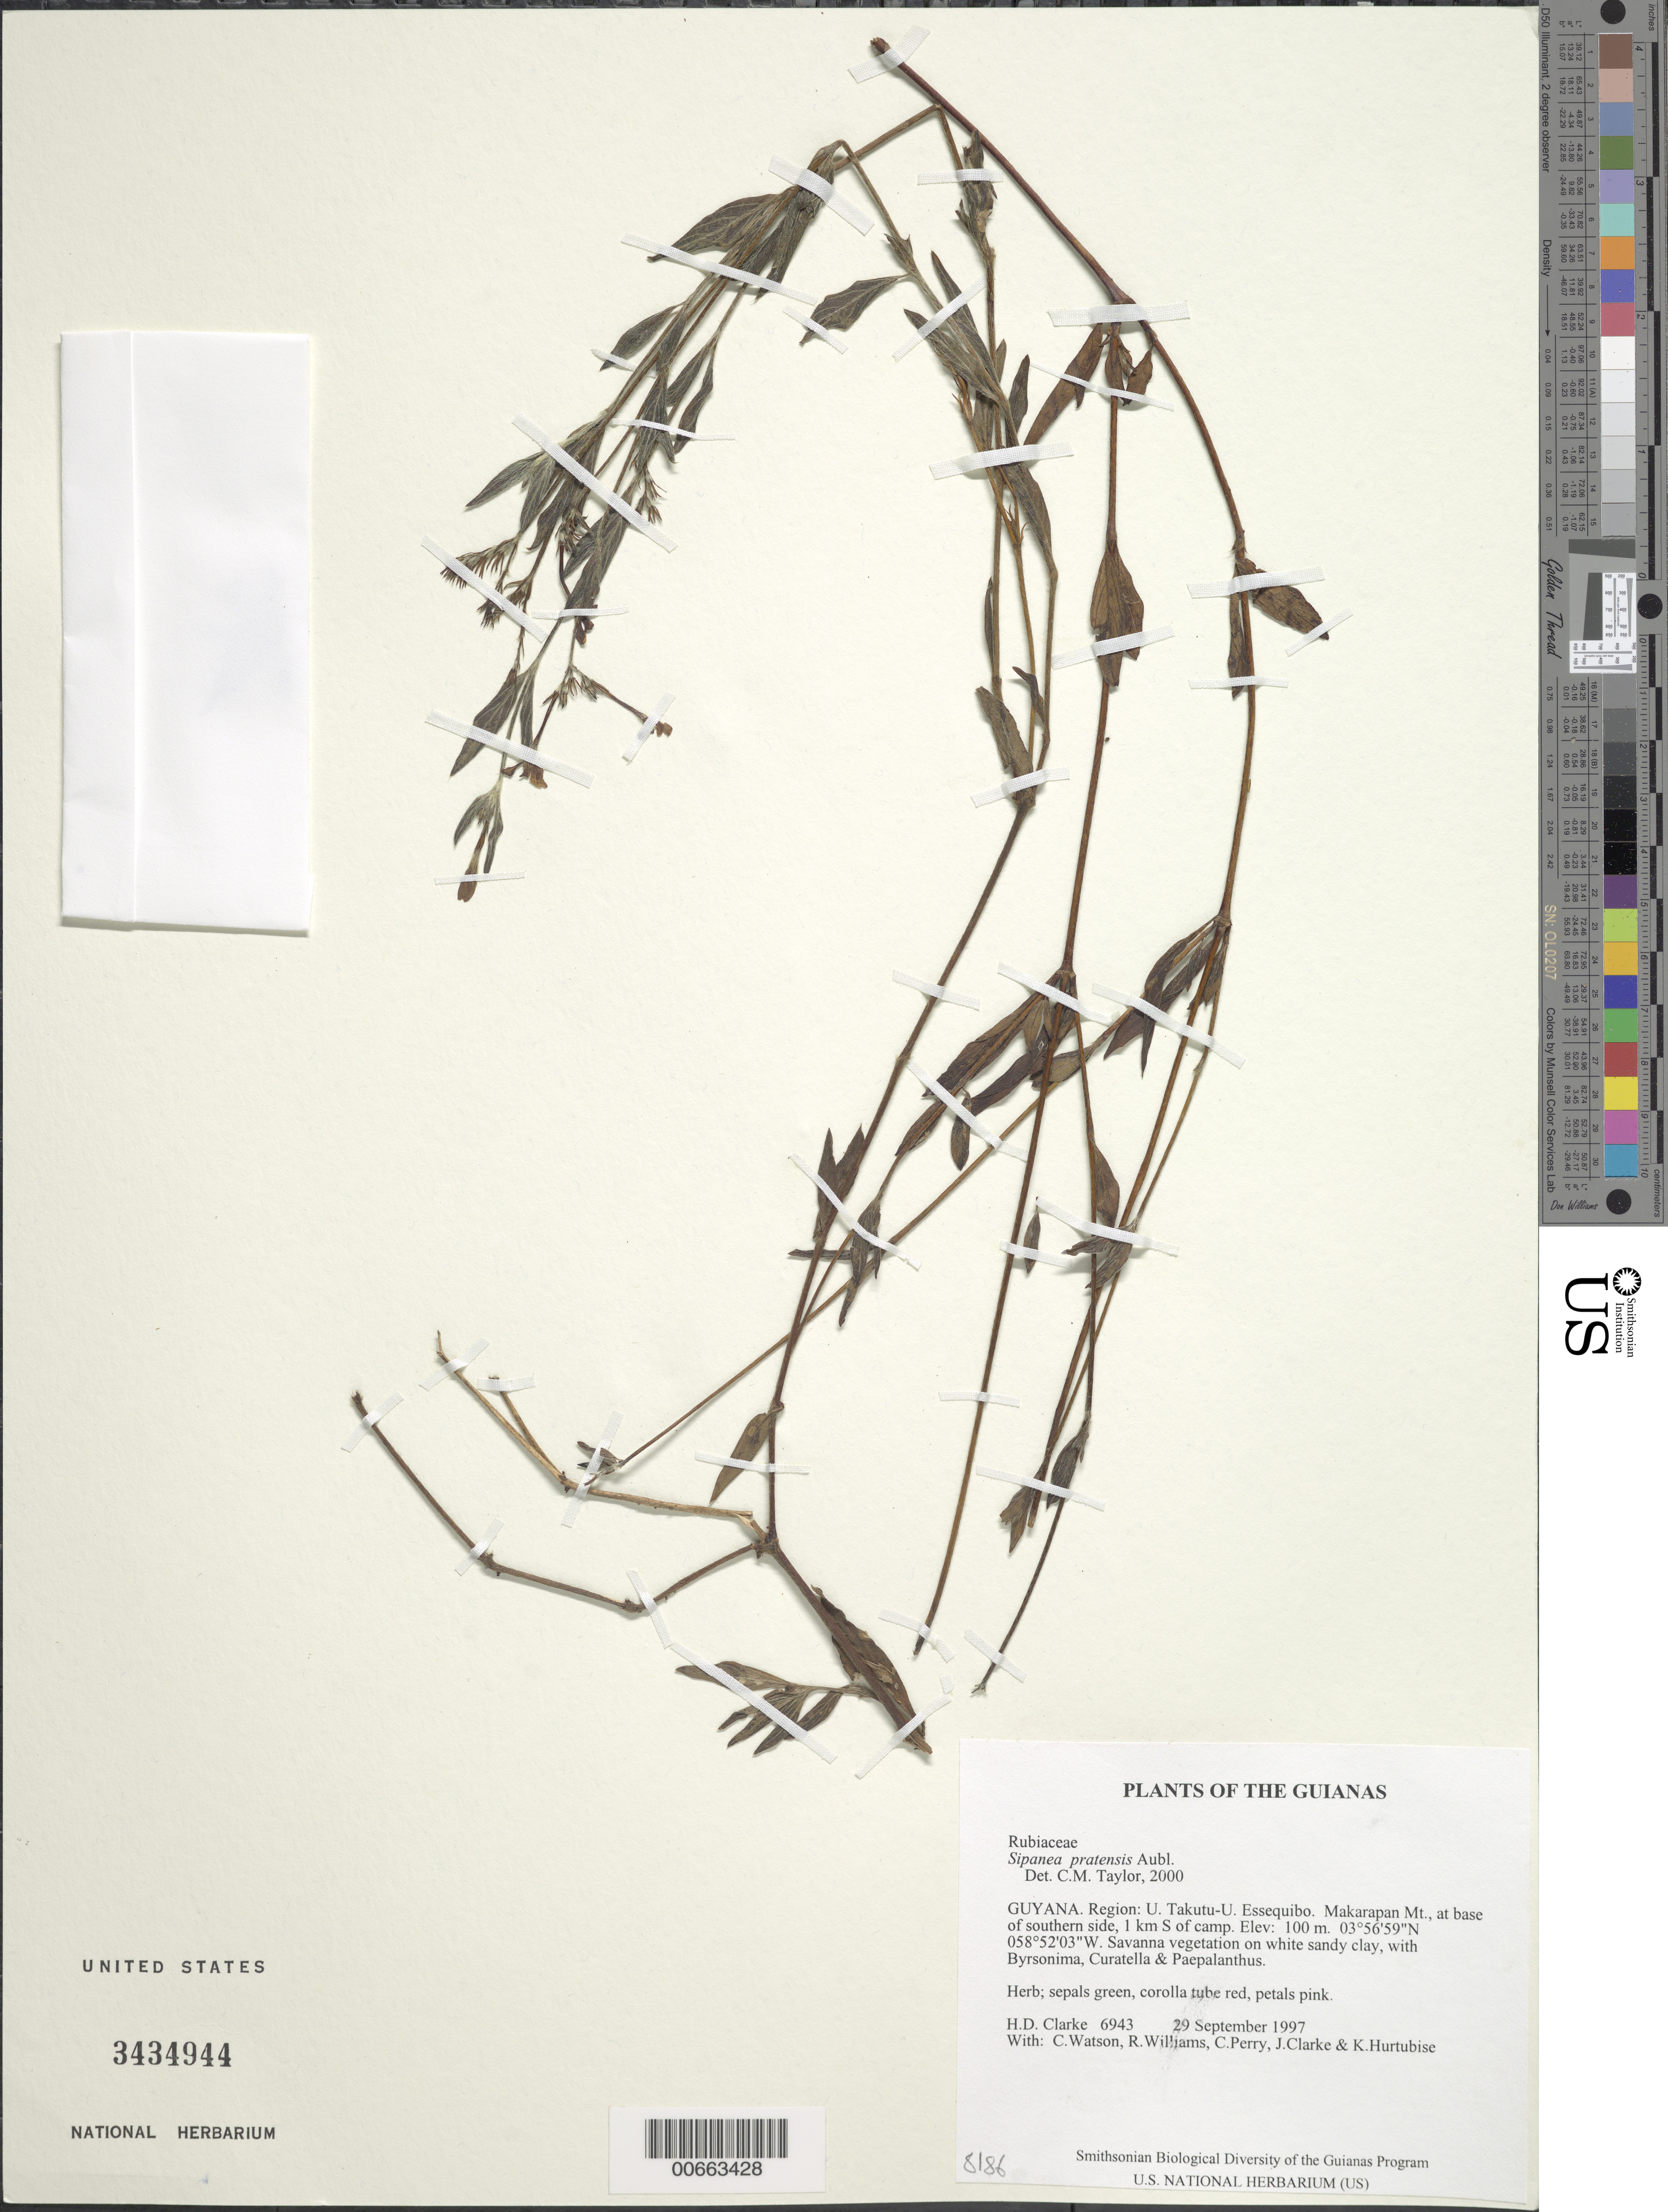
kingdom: Plantae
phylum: Tracheophyta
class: Magnoliopsida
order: Gentianales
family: Rubiaceae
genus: Sipanea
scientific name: Sipanea pratensis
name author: Aubl.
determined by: Taylor, Charlotte M.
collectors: H. D. Clarke, C. Watson, R. Williams, C. Perry, J. Clarke & K. Hurtubise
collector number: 6943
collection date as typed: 29 September 1997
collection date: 1997-09-29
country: Guyana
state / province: U. Takutu-U. Essequibo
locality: Makarapan Mt., at base of southern side, 1 km S of camp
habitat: Savanna vegetation on white sandy clay, with Byrsonima, Curatella & Paepalanthus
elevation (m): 100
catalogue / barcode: US 3434944